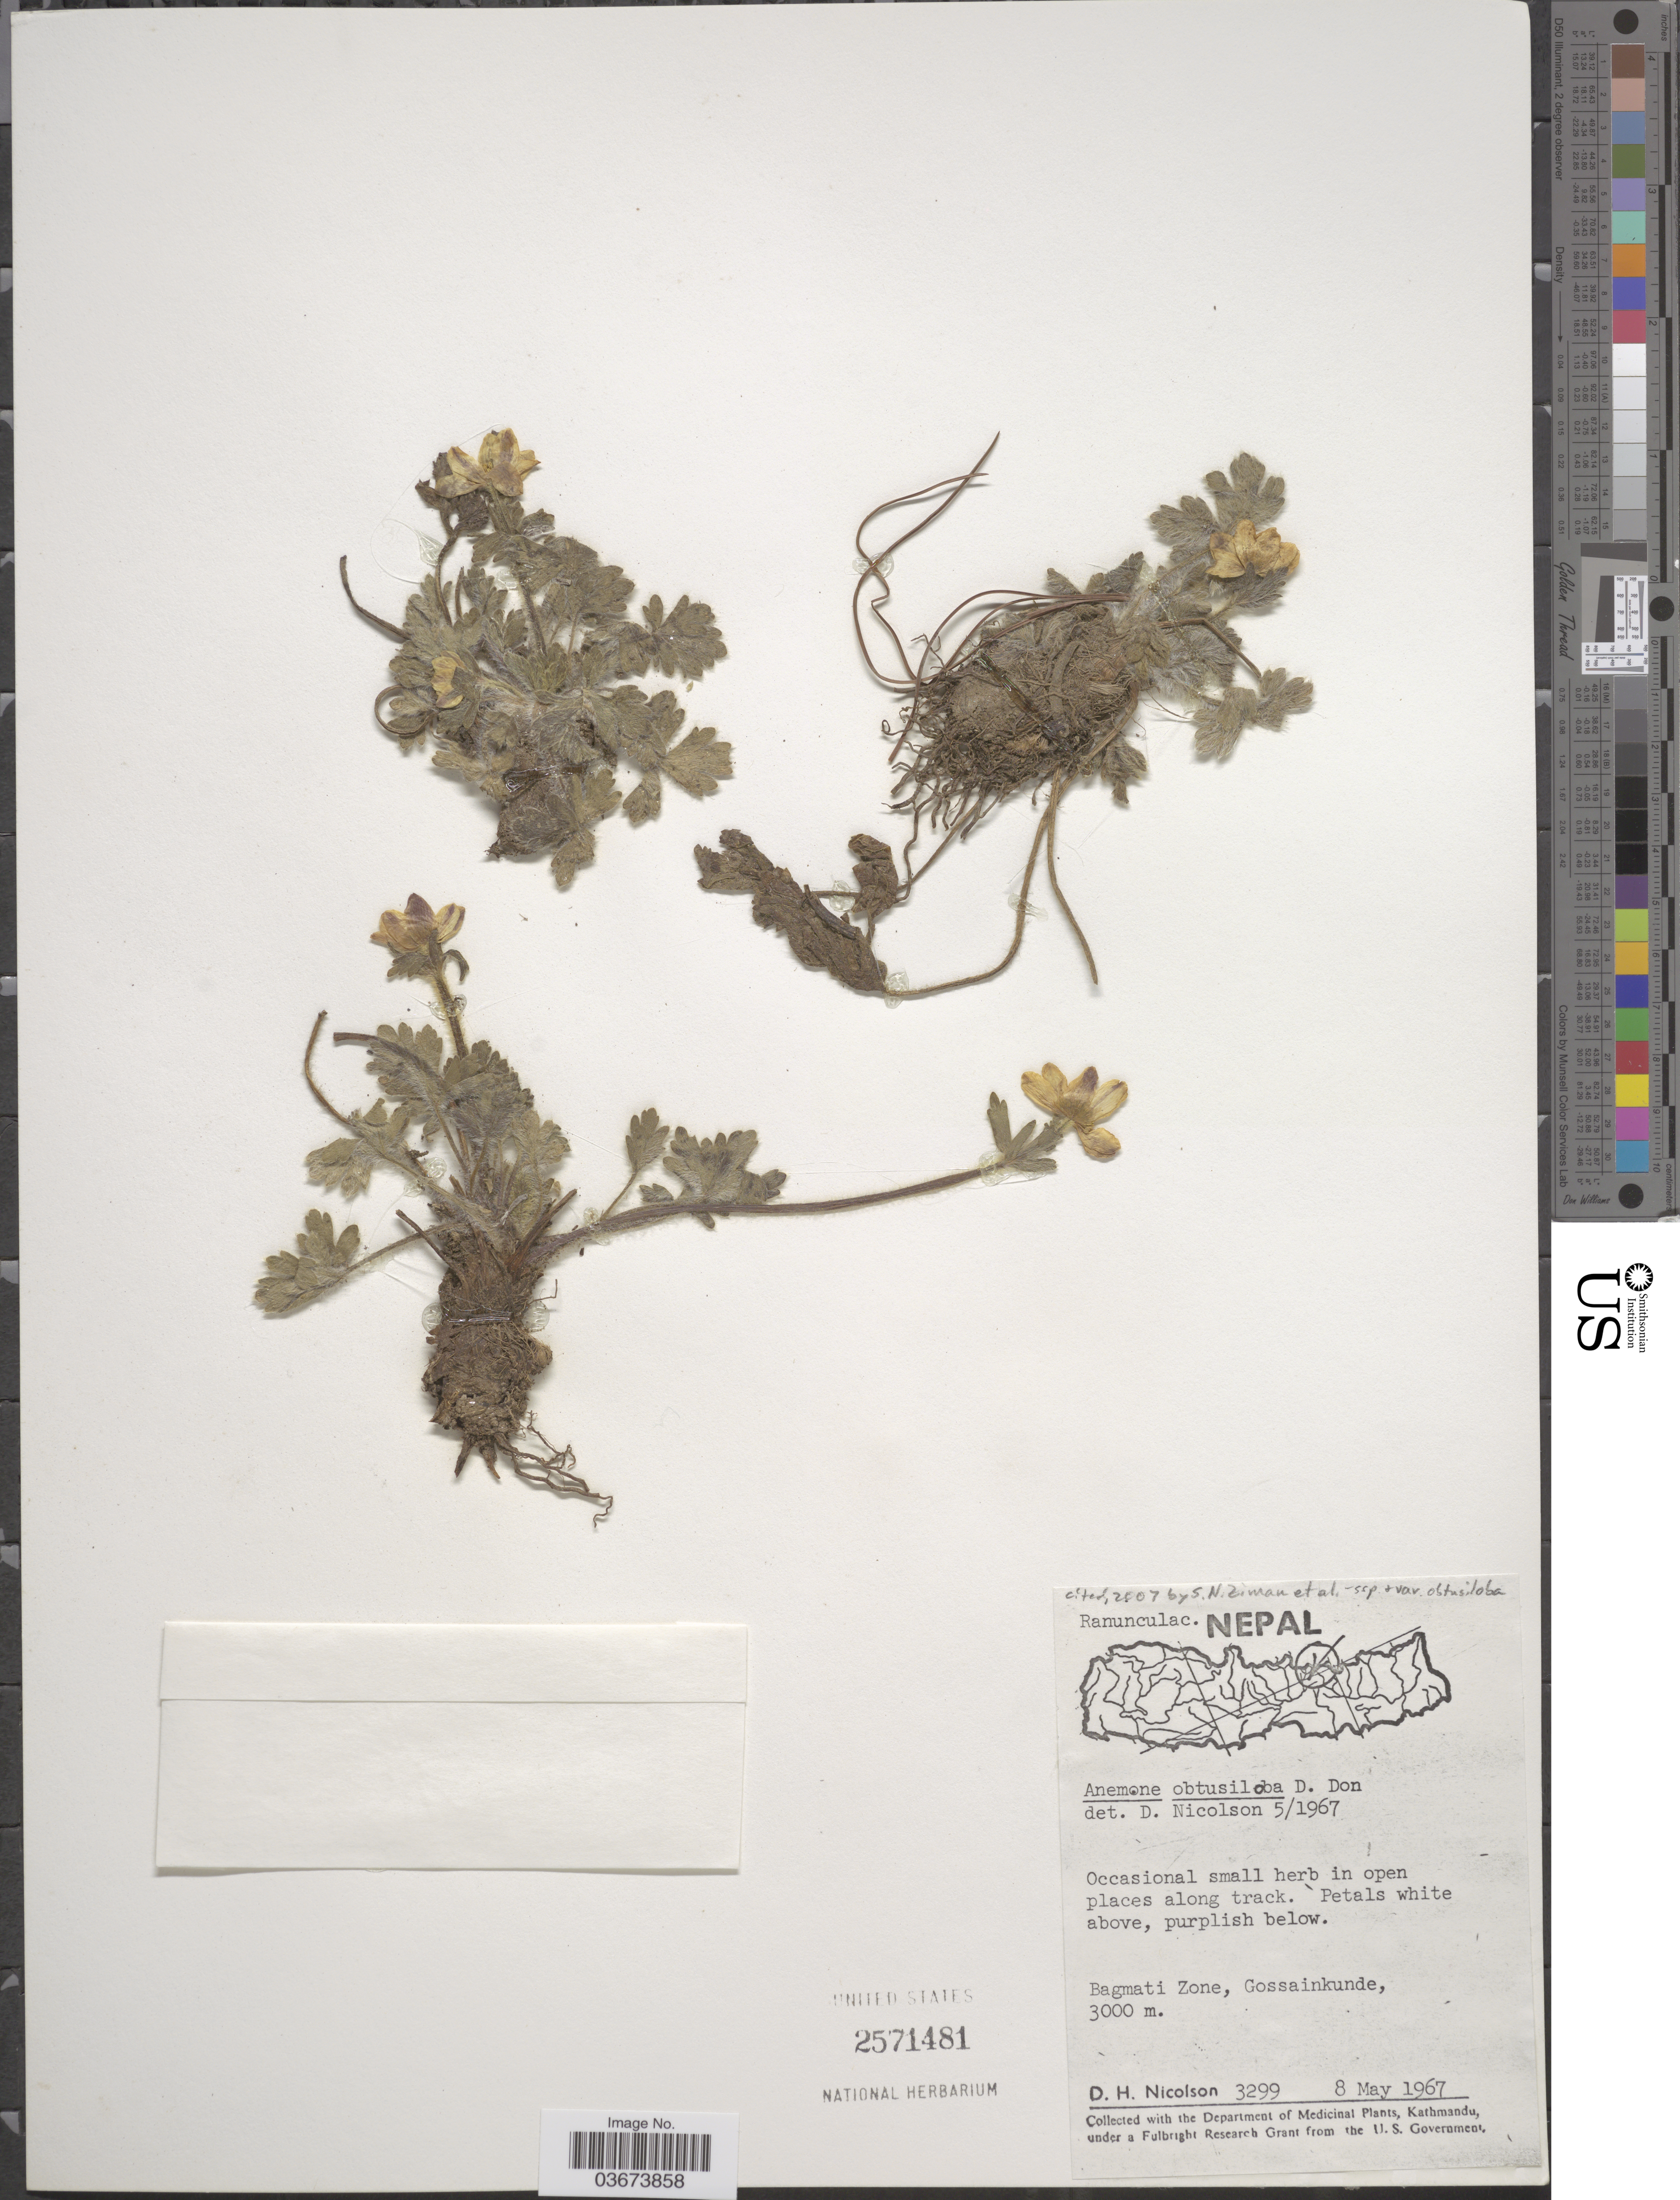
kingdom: Plantae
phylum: Tracheophyta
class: Magnoliopsida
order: Ranunculales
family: Ranunculaceae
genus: Anemone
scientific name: Anemone obtusiloba subsp. obtusiloba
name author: D. Don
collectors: D. H. Nicolson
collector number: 3299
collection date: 1967-05-08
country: Nepal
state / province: Bagmati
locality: Bagmati Zone, Gossainkunde.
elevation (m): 3000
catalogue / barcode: US 2571481